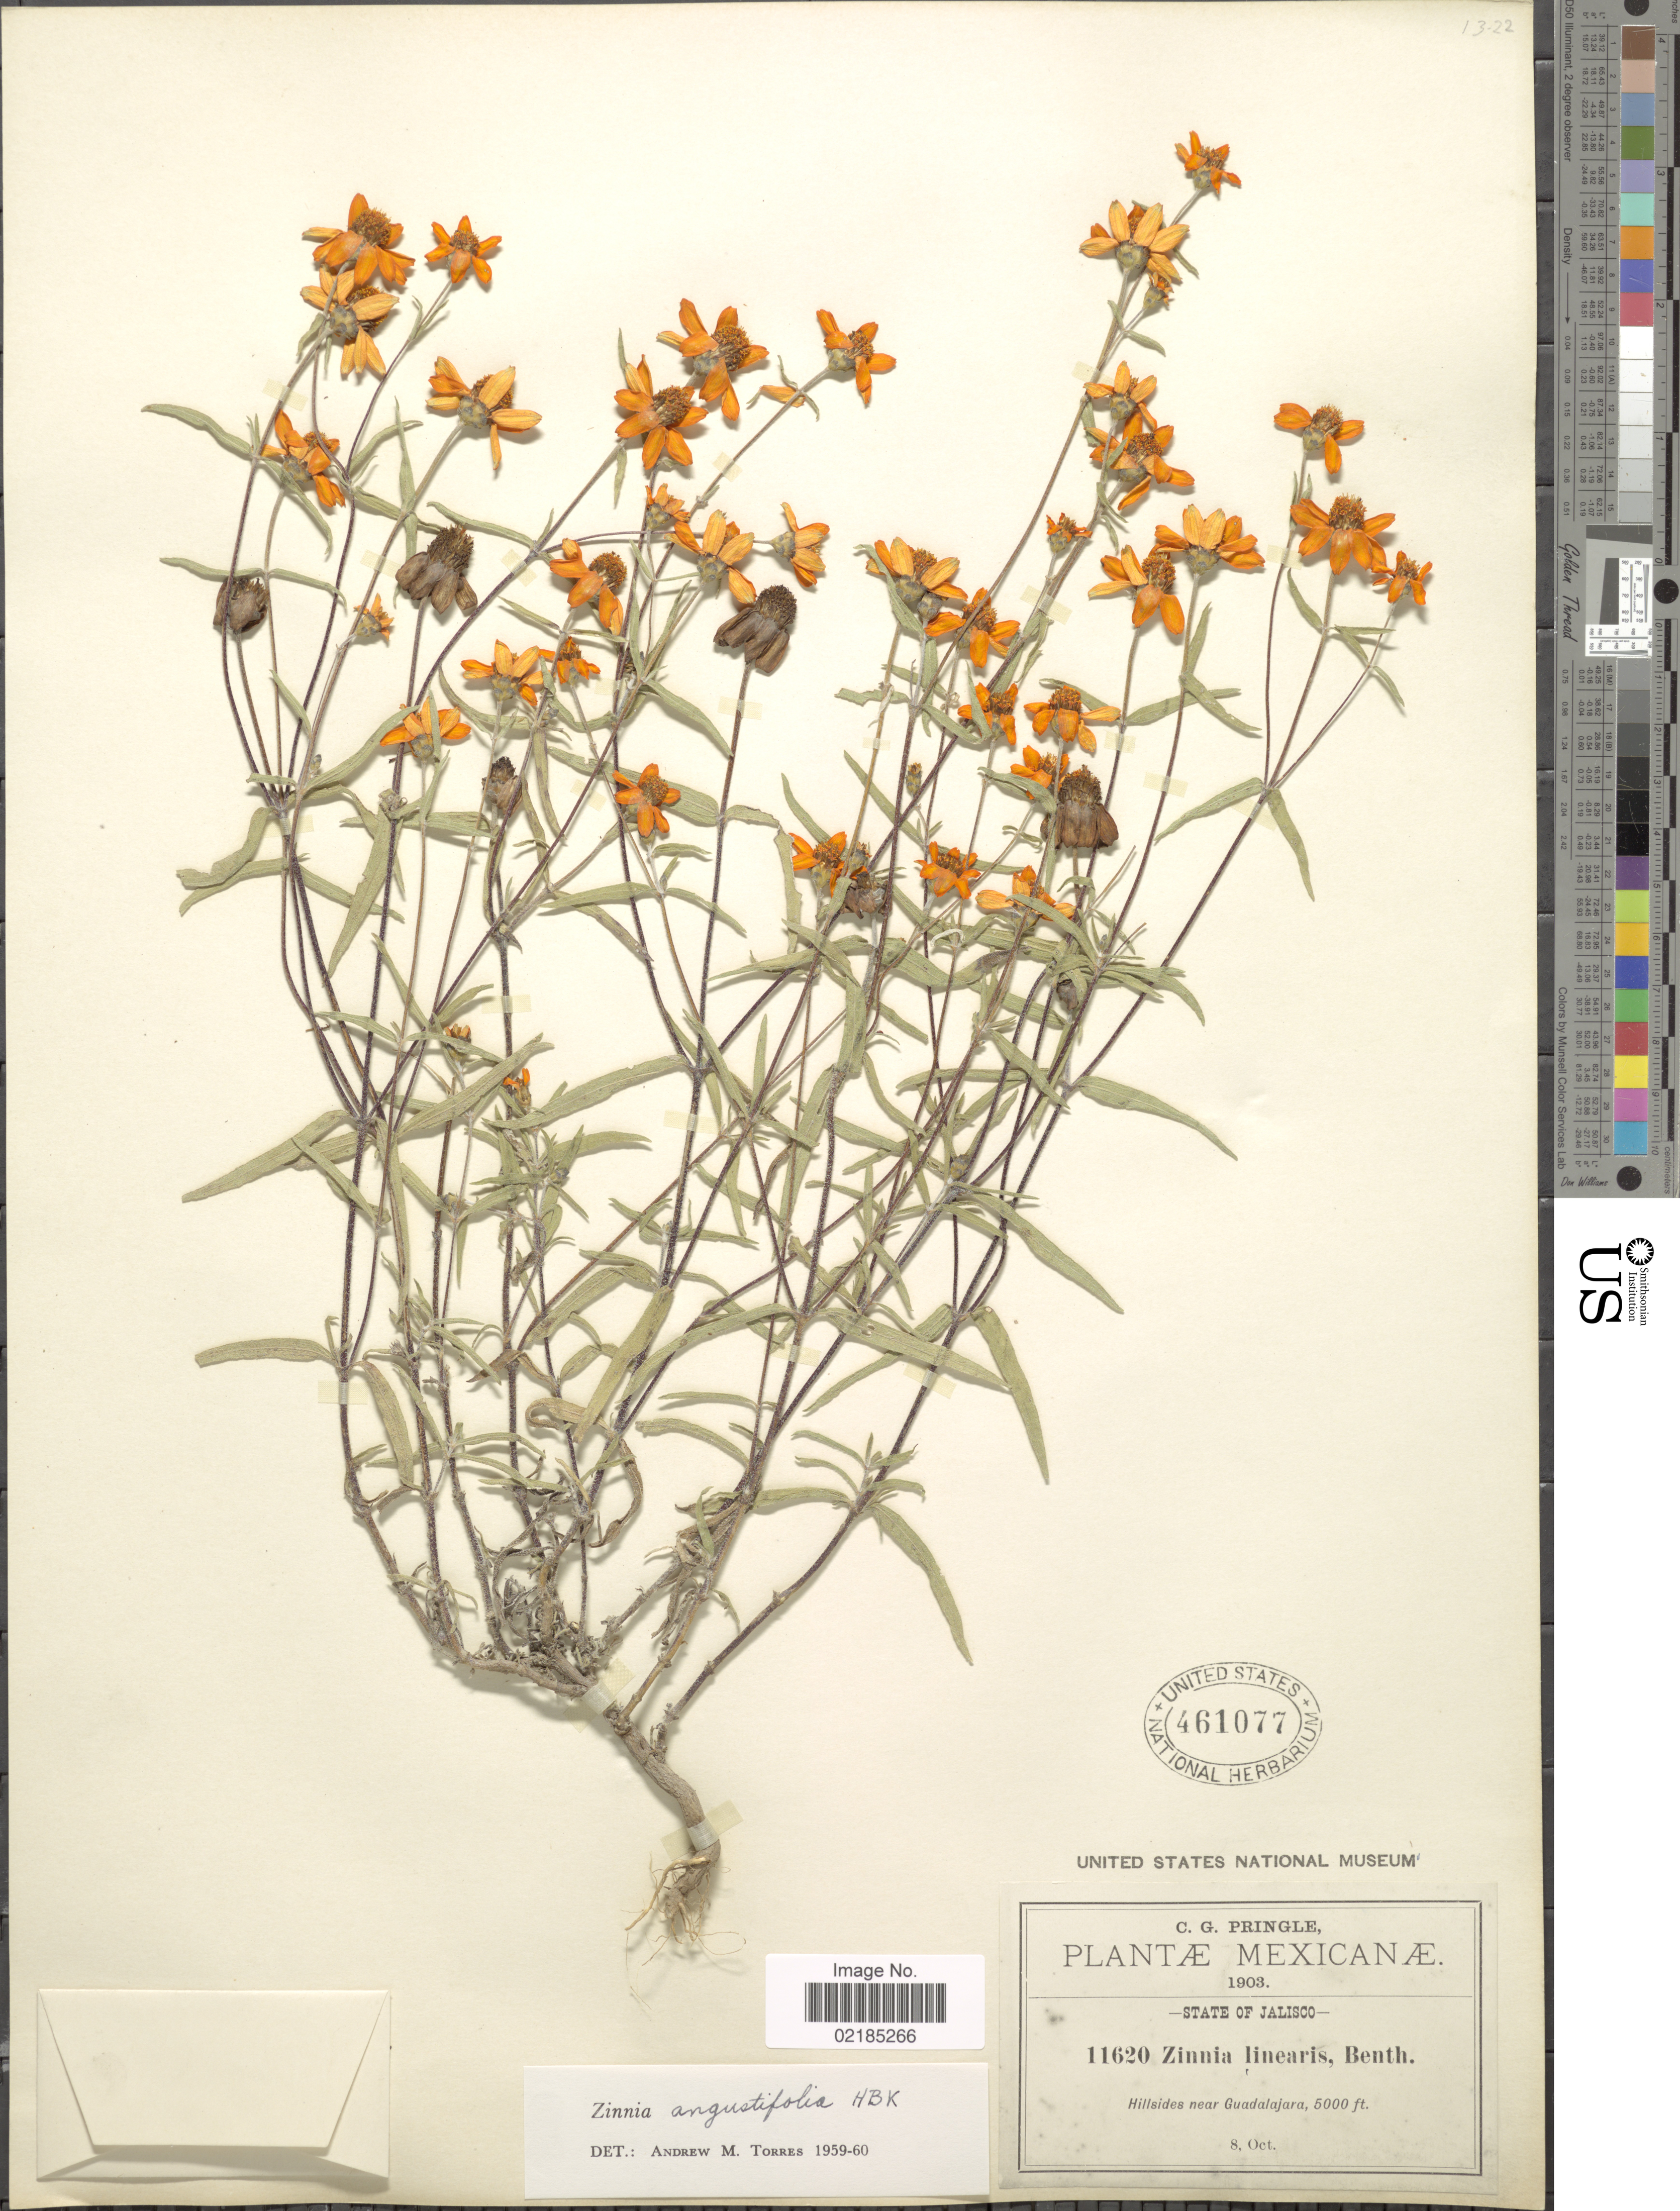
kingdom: Plantae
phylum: Tracheophyta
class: Magnoliopsida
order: Asterales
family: Asteraceae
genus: Zinnia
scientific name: Zinnia angustifolia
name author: Kunth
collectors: C. G. Pringle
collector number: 11620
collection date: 1903-10-08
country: Mexico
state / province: Jalisco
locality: Near Guadalajara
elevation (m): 1524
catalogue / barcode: US 461077